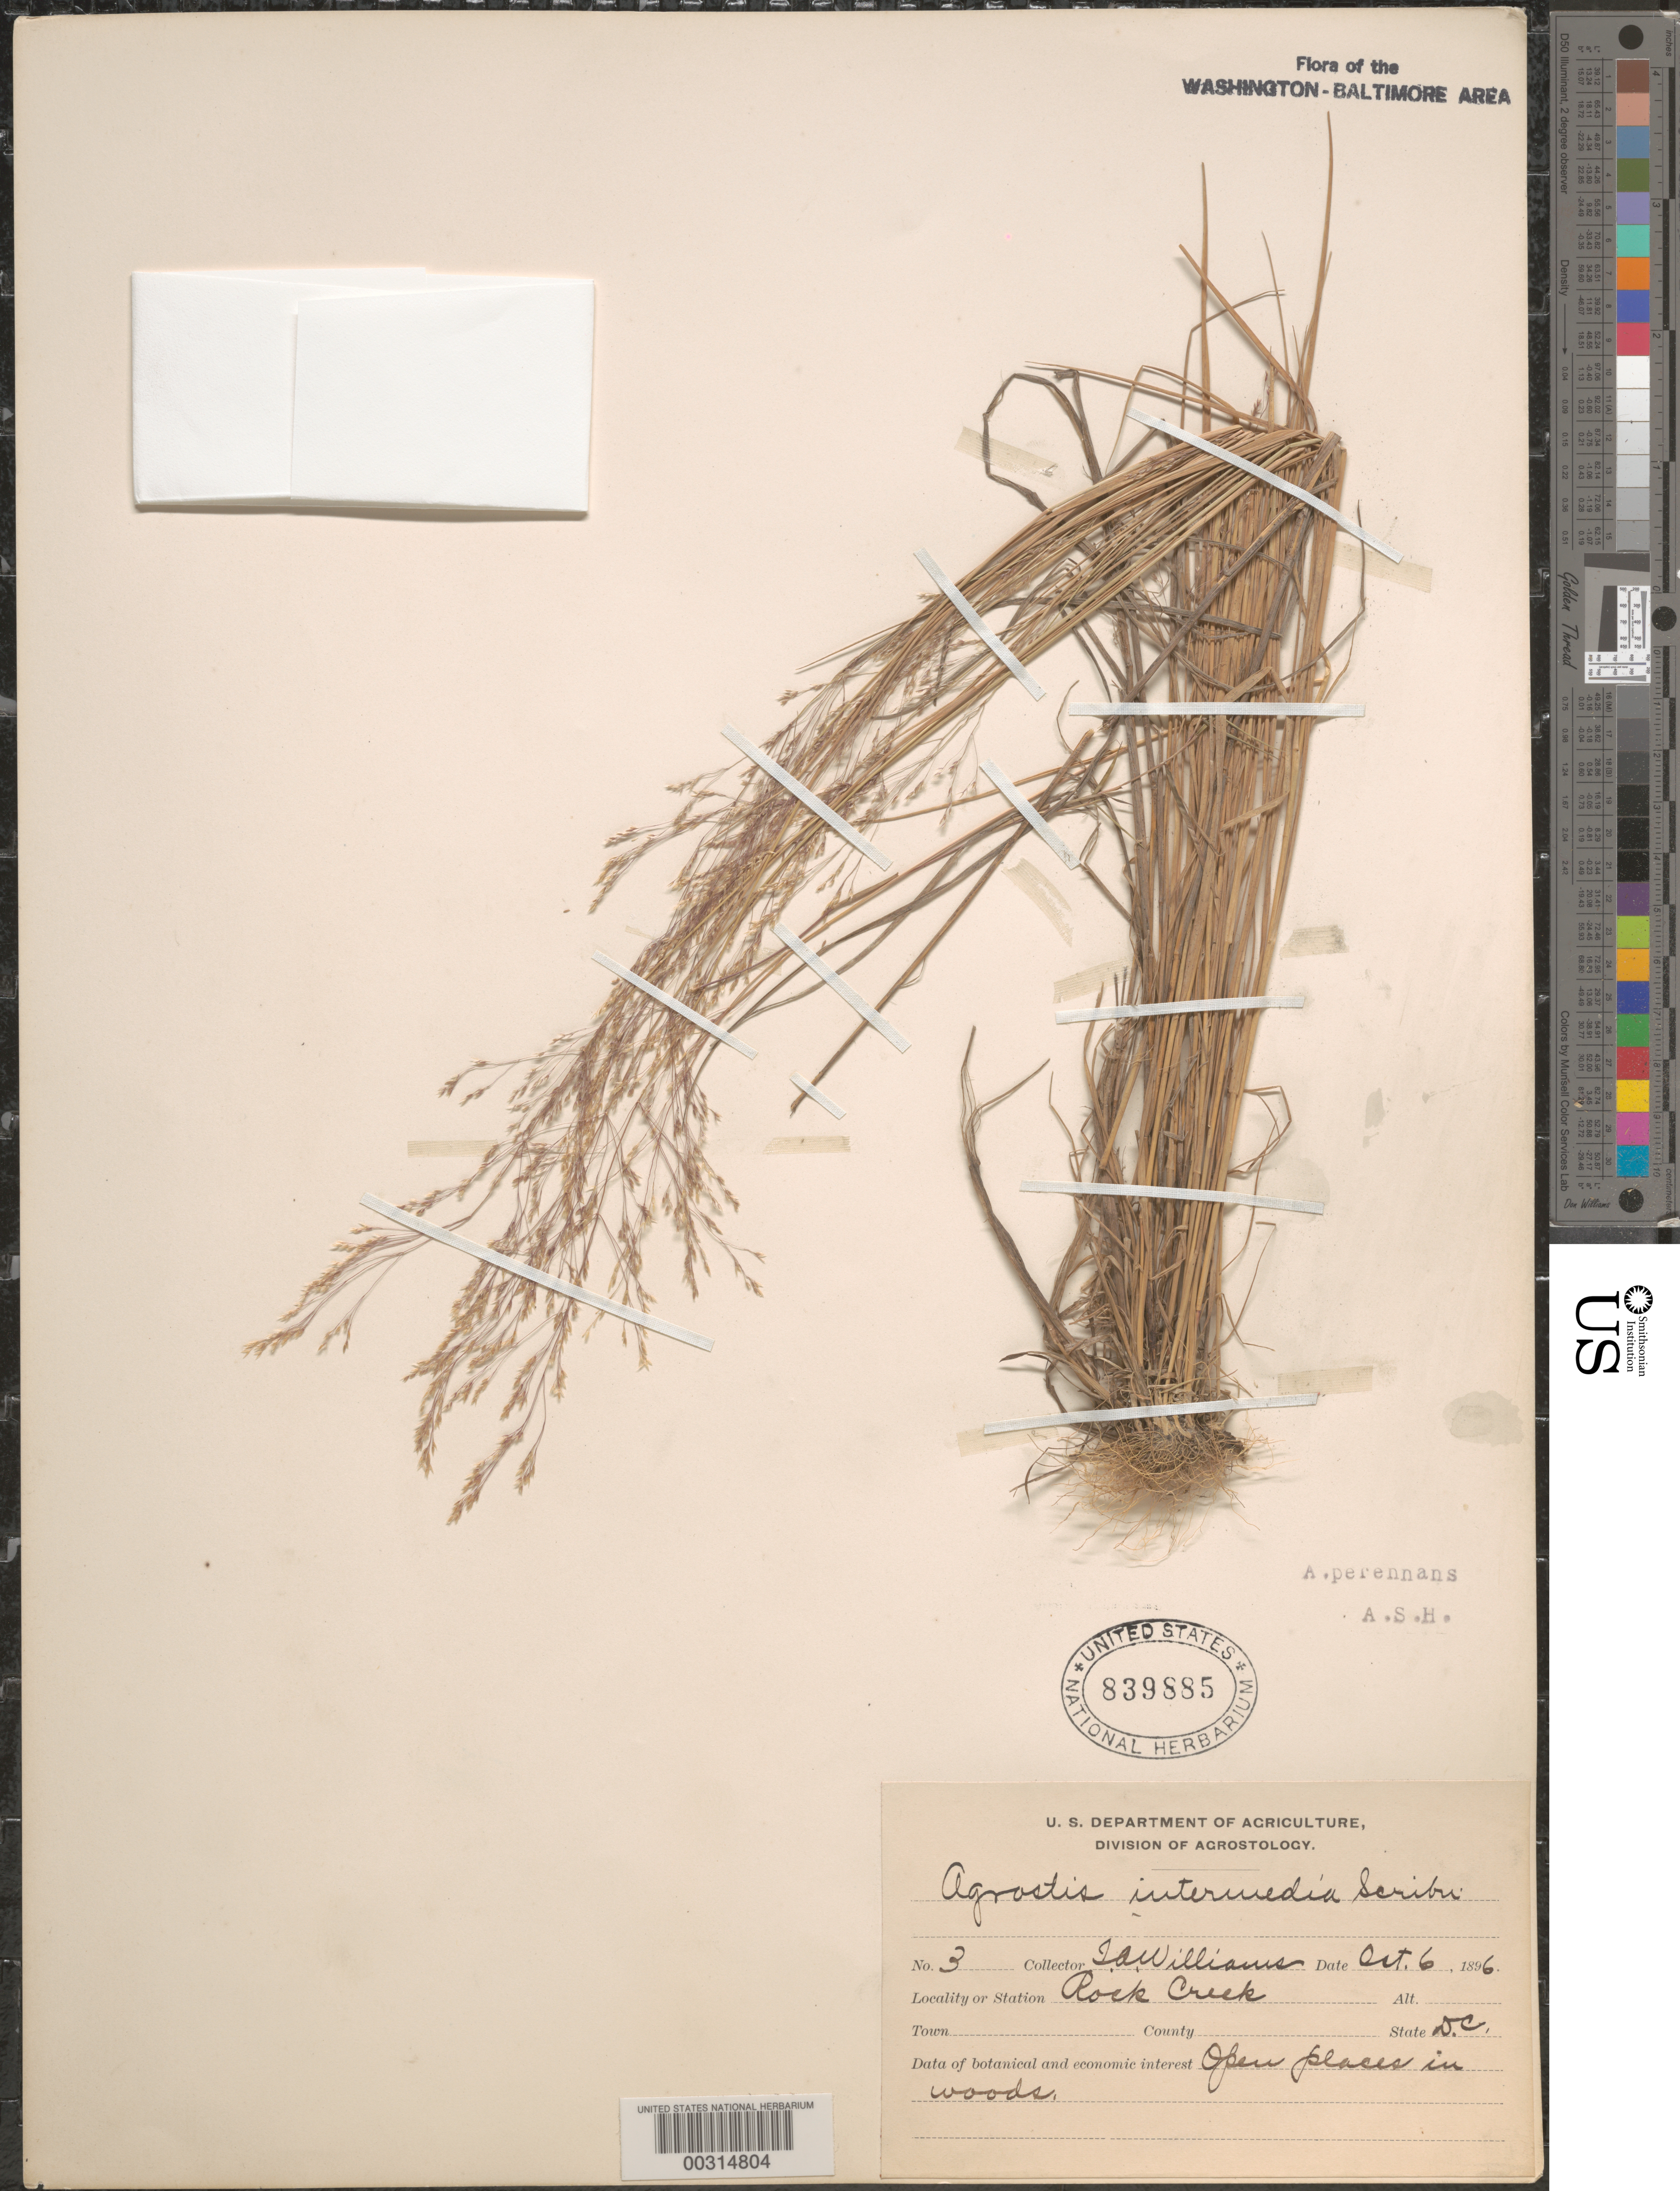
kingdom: Plantae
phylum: Tracheophyta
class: Liliopsida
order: Poales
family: Poaceae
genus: Agrostis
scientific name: Agrostis perennans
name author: (Walter) Tuck.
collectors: T. A. Williams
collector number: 3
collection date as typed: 06 Oct 1896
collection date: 1896-10-06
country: United States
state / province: District of Columbia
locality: Rock Creek Rock Creek Park and Vicinity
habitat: Open places in woods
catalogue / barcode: US 839885